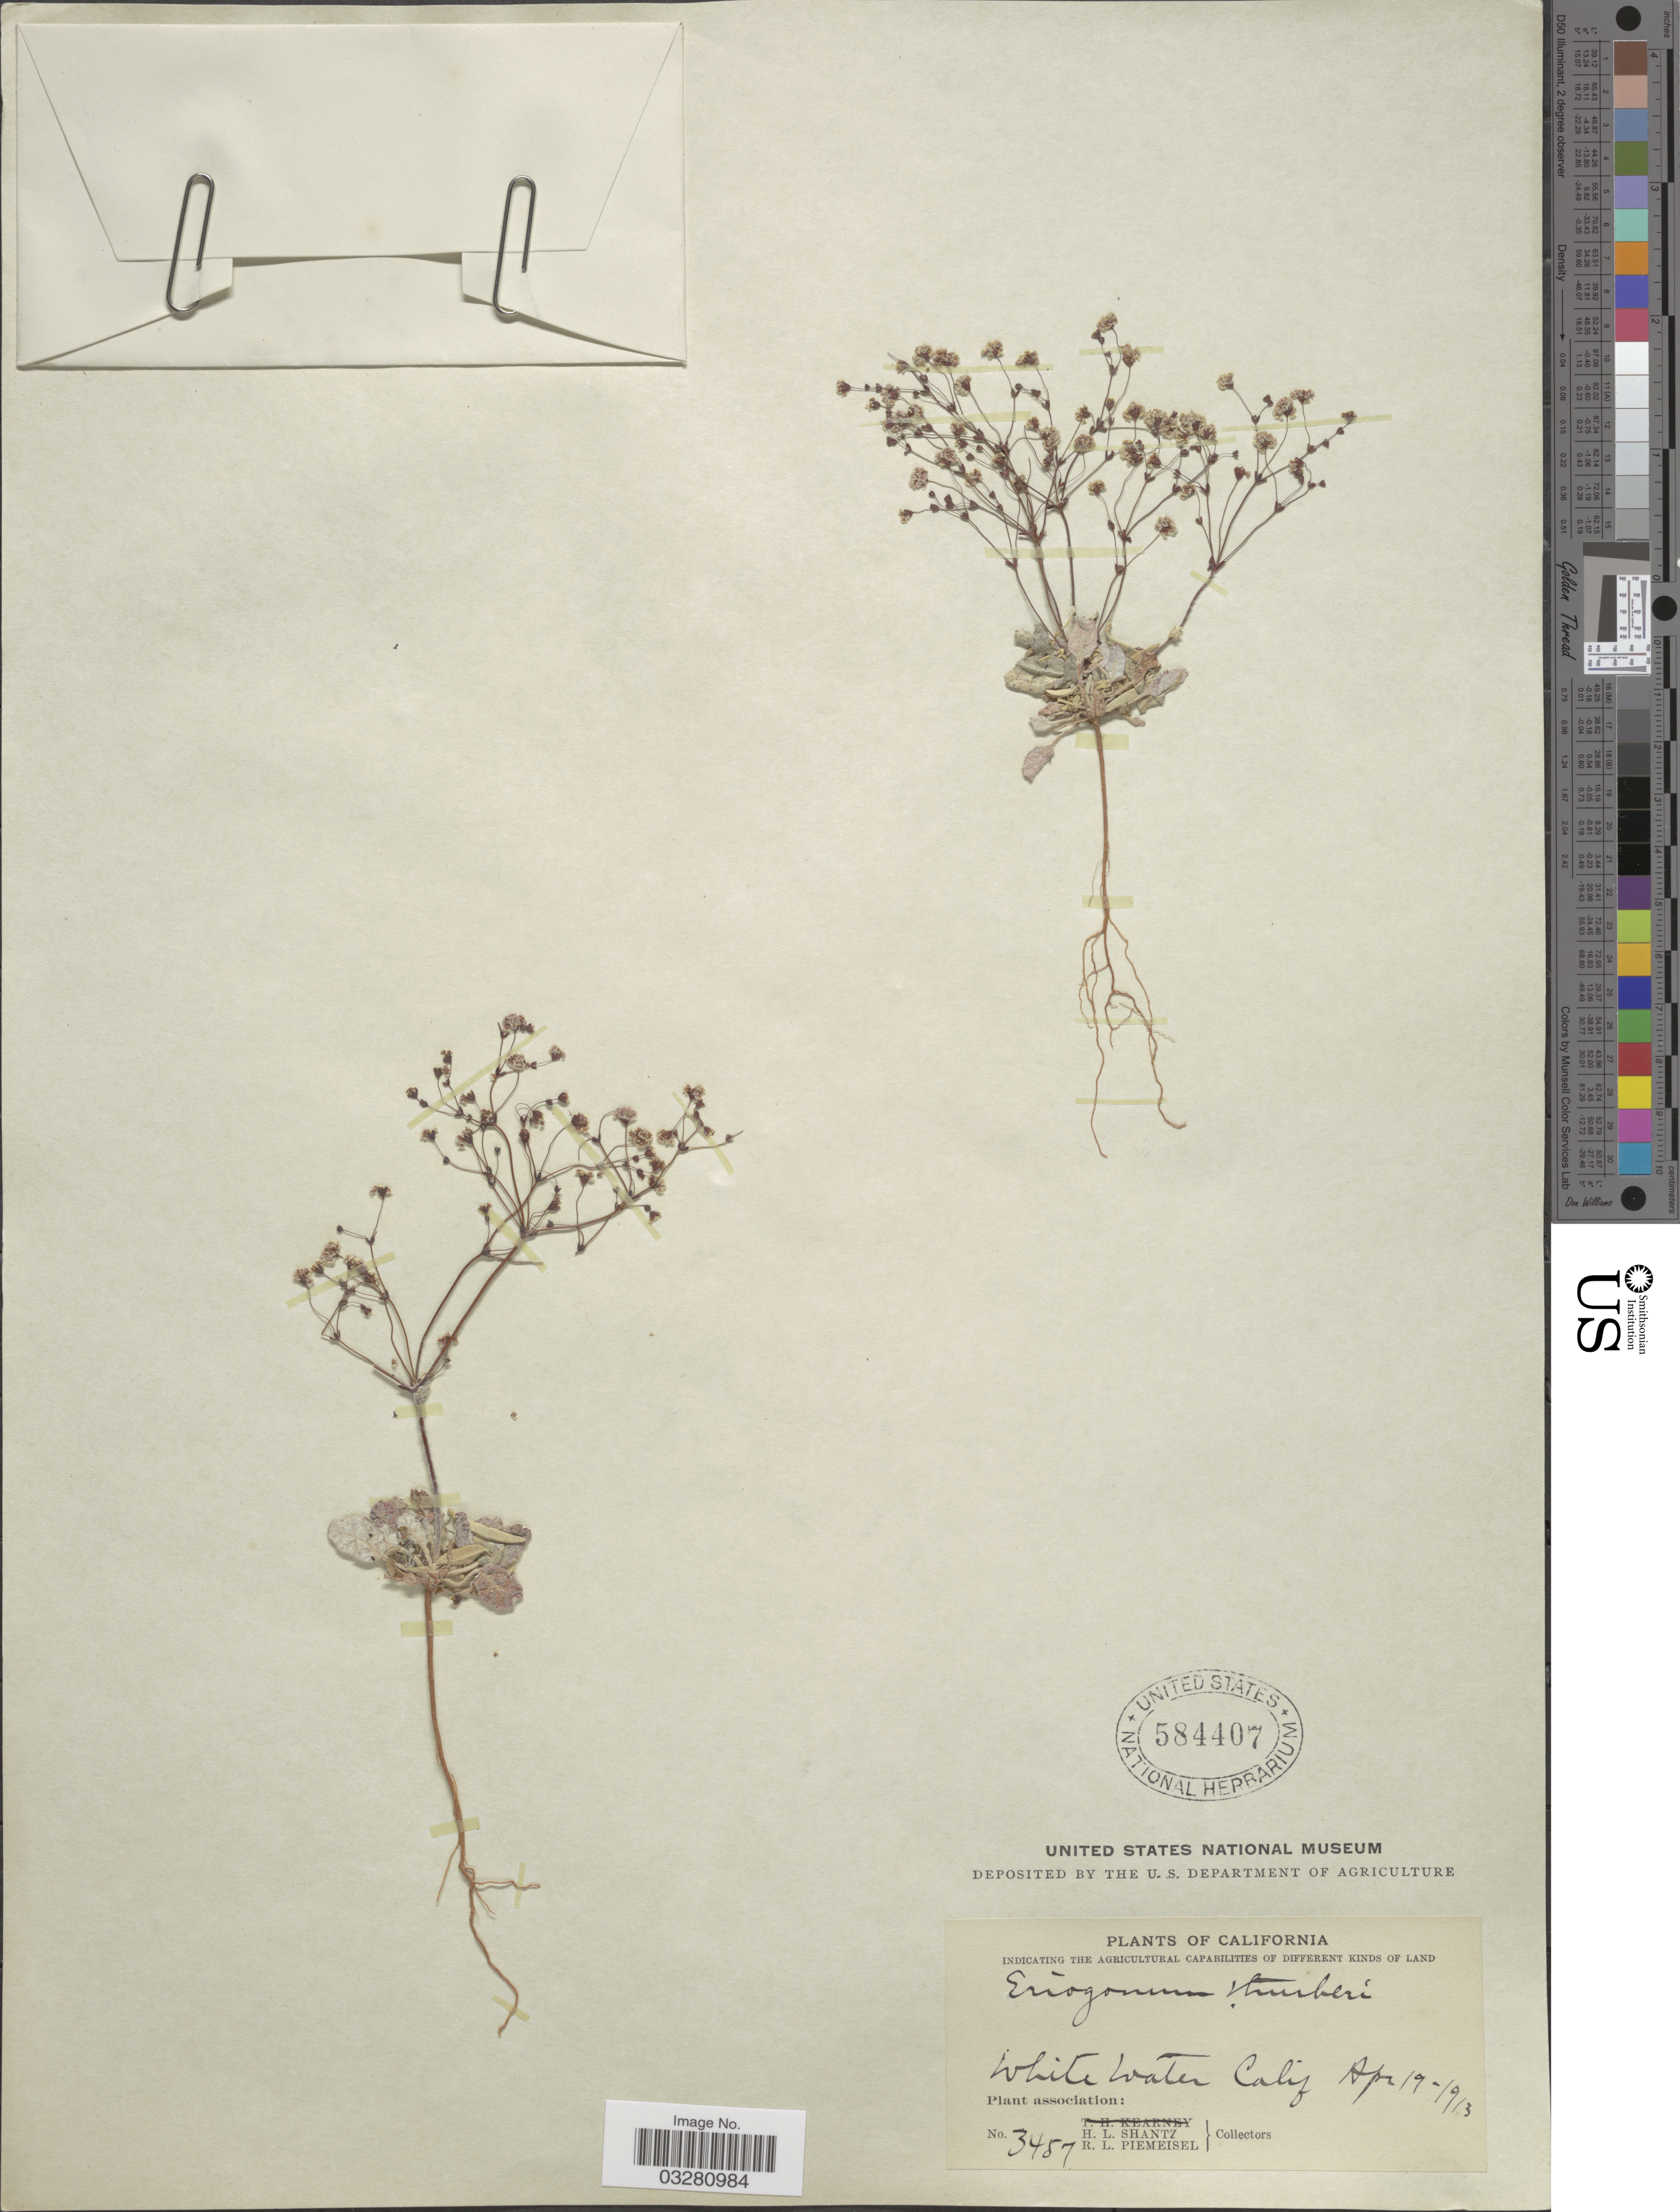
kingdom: Plantae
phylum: Tracheophyta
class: Magnoliopsida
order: Caryophyllales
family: Polygonaceae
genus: Eriogonum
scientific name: Eriogonum thurberi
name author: Torr.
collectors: H. Shantz & R. L. Piemeisel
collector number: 3457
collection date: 1913-04-19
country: United States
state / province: California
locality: White Water Calif.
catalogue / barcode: US 584407